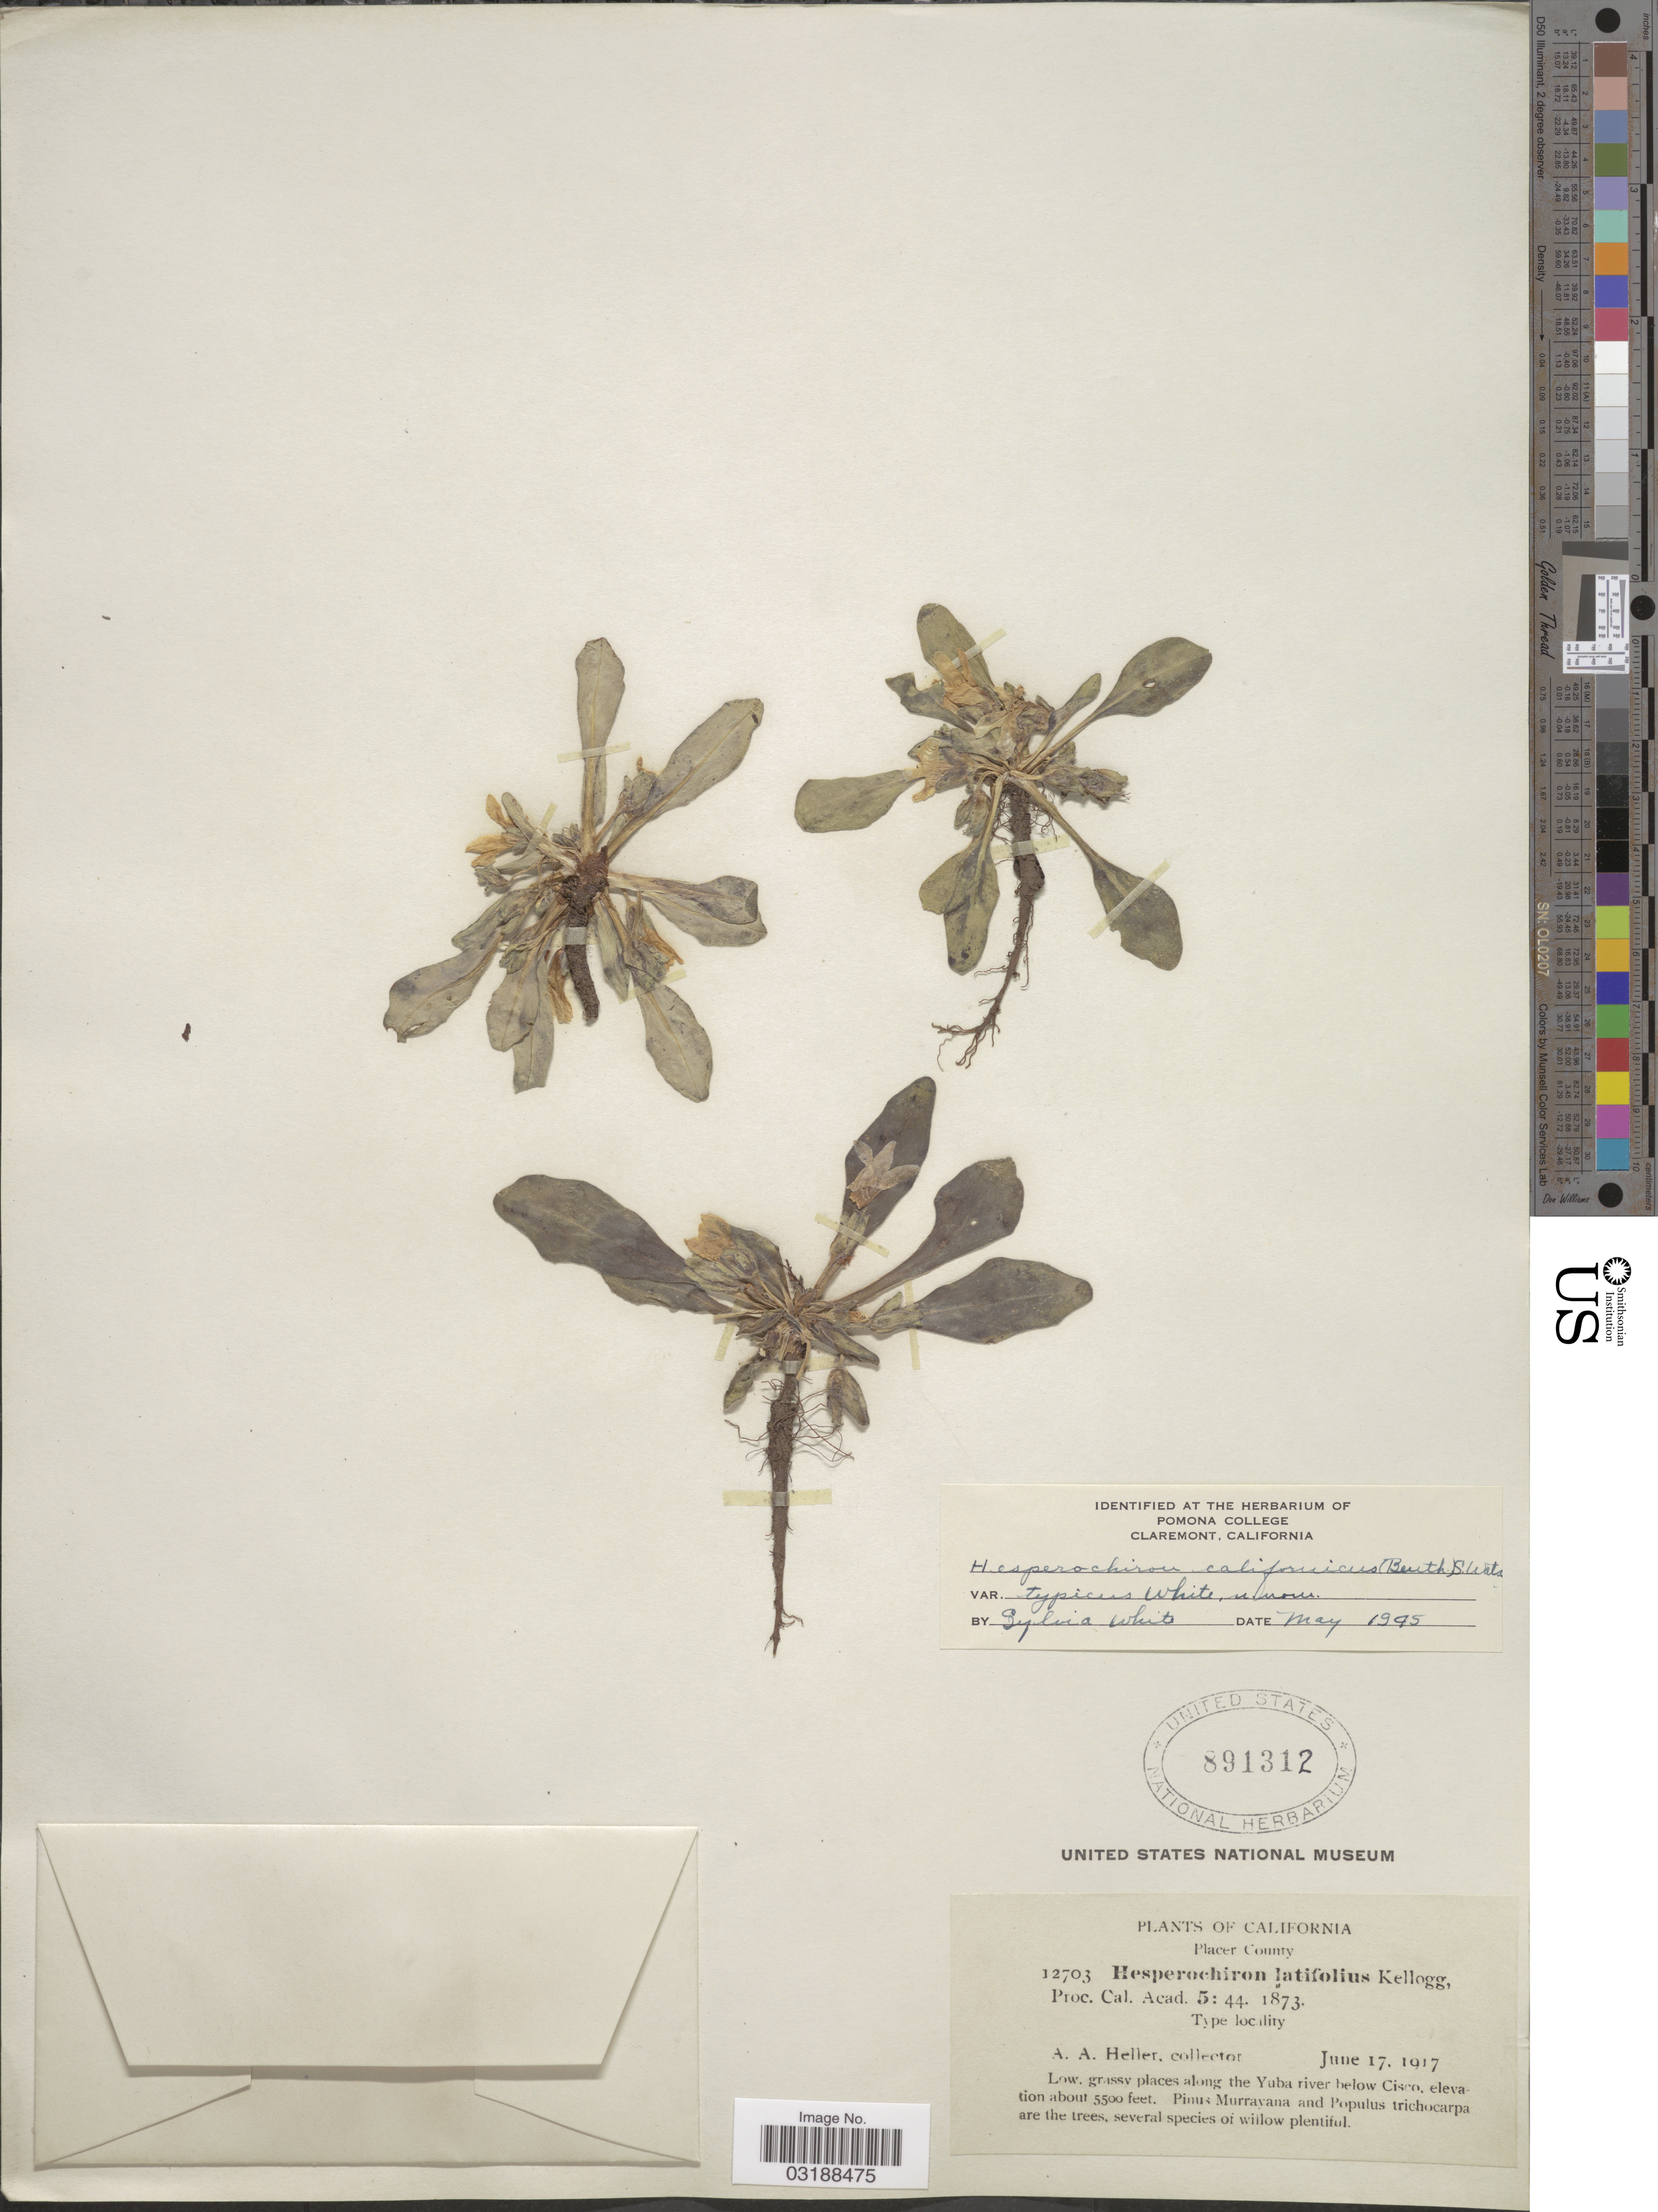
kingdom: Plantae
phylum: Tracheophyta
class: Magnoliopsida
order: Boraginales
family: Hydrophyllaceae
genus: Hesperochiron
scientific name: Hesperochiron californicus var. typicus White ined.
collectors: A. A. Heller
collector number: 12703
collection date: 1917-06-17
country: United States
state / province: California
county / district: Placer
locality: Placer County, along the Yuba river below Cisco.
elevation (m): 1676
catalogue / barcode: US 891312